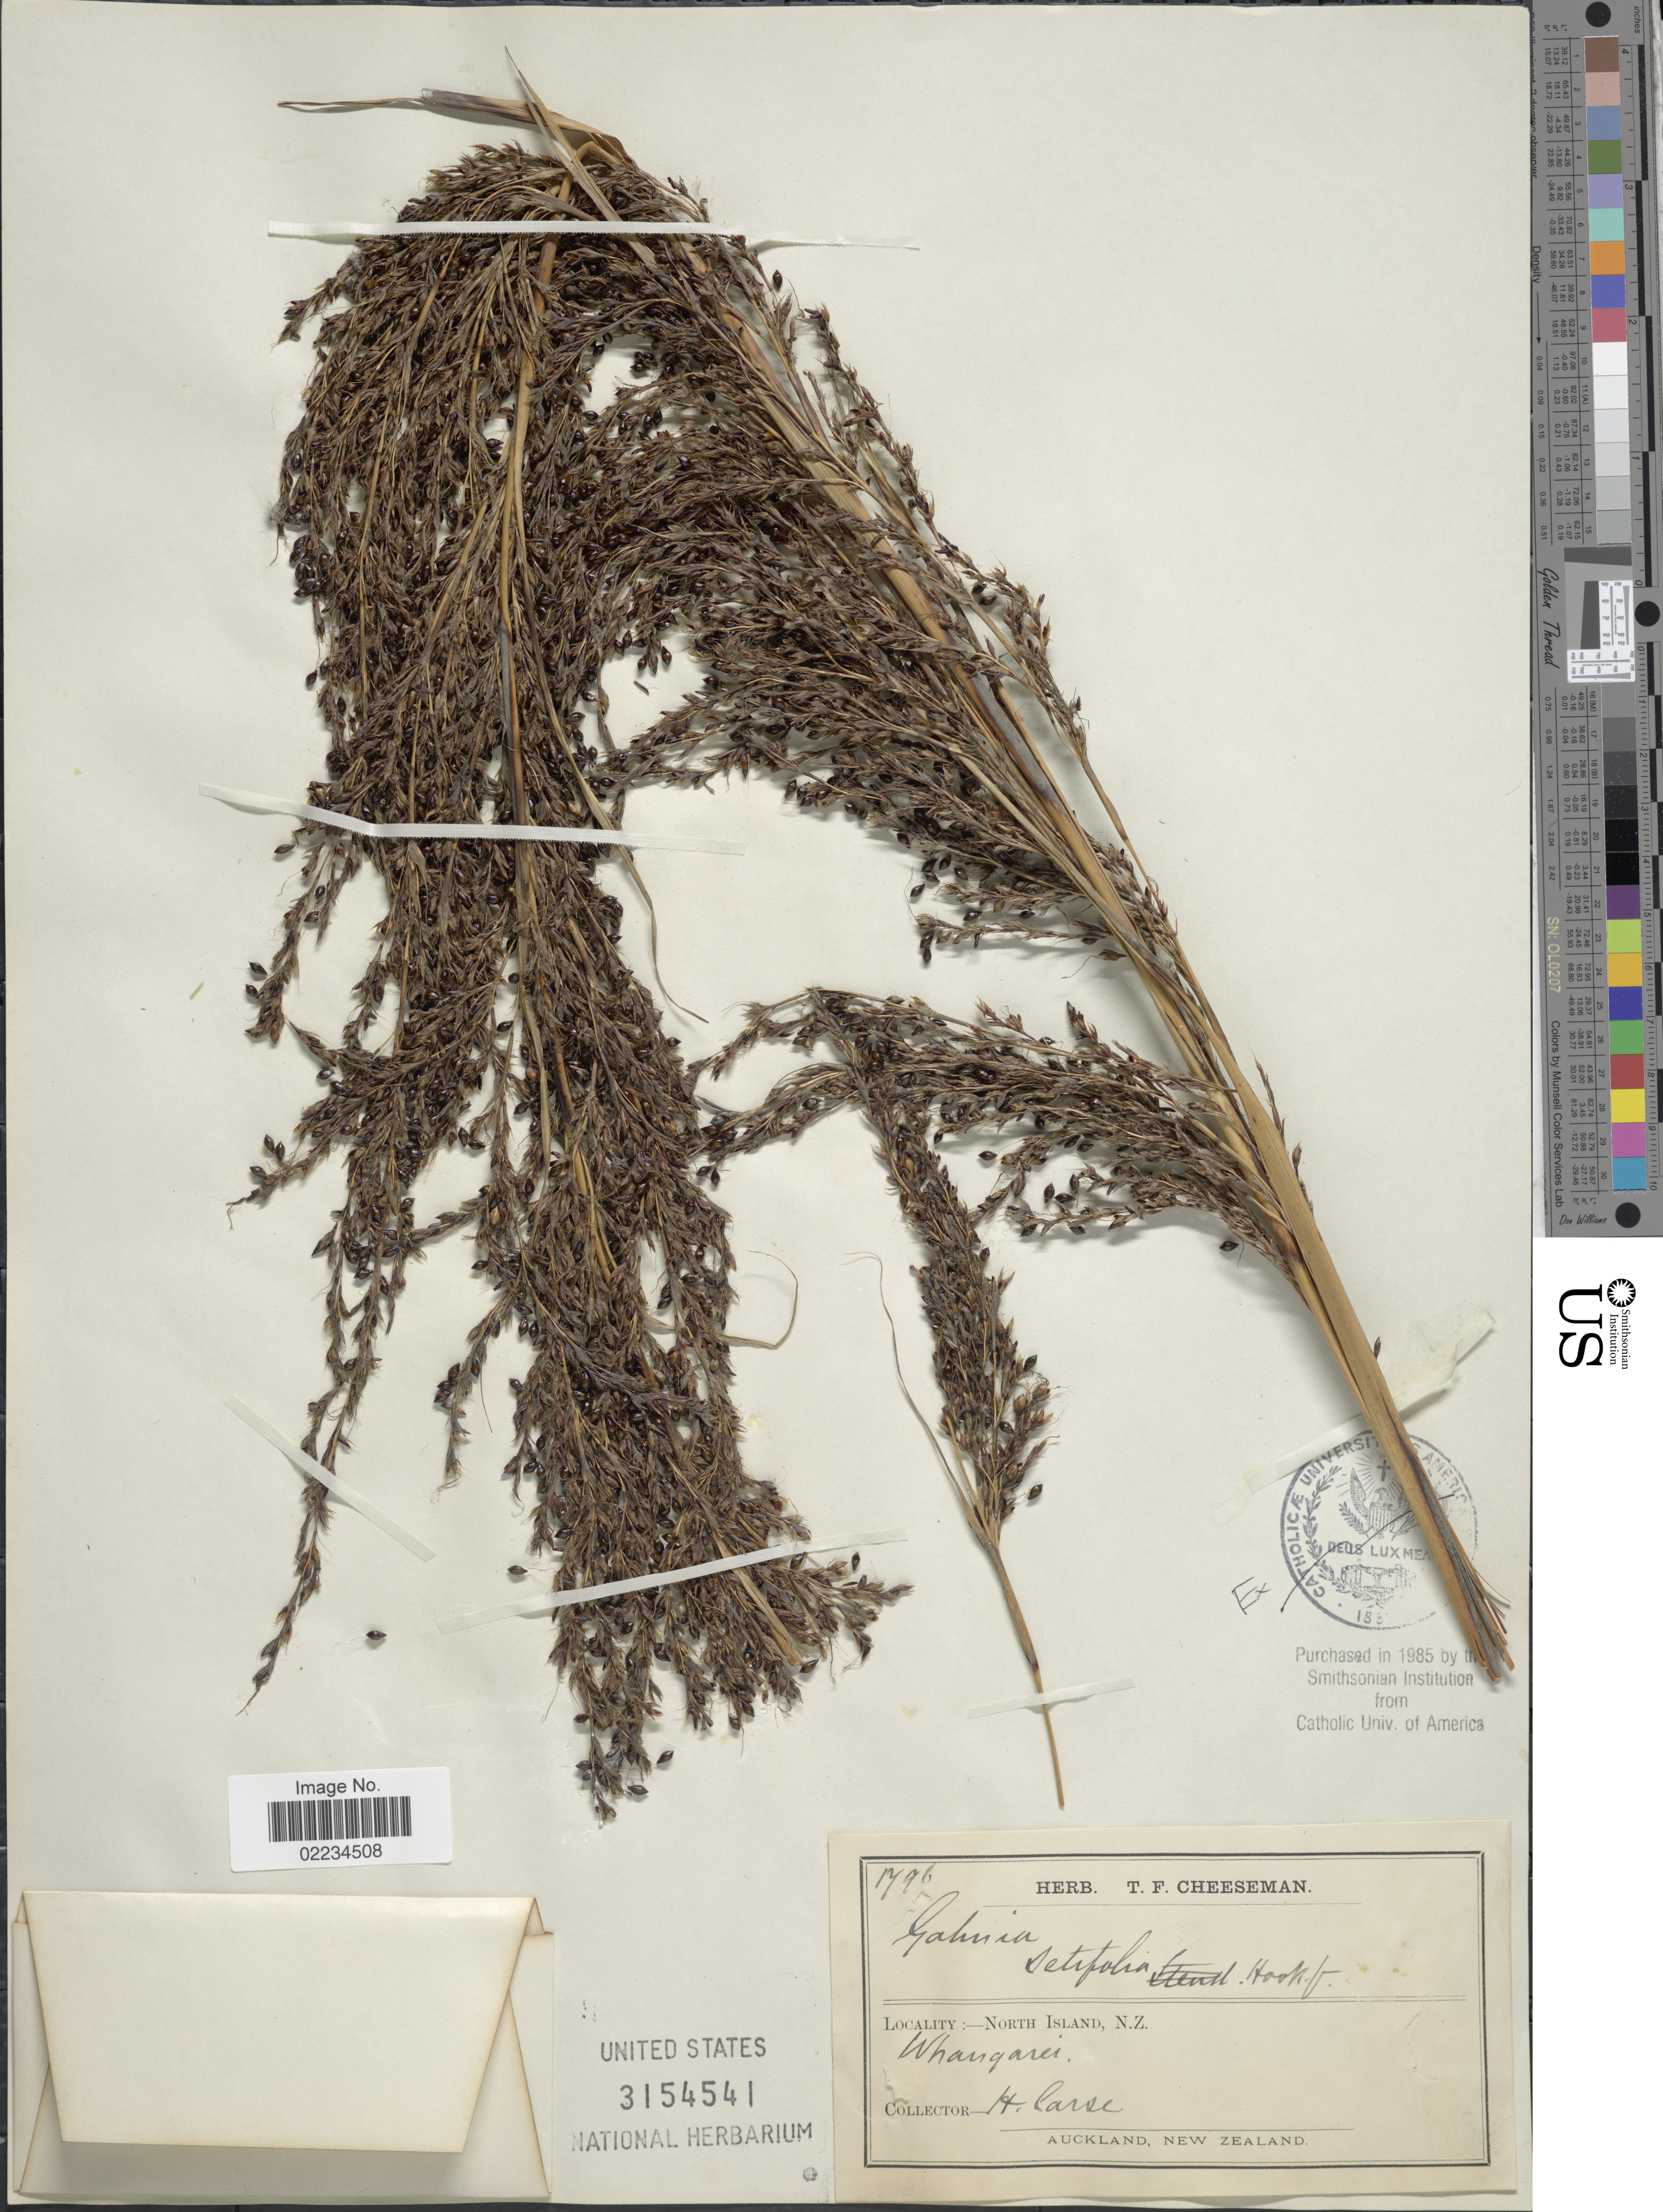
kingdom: Plantae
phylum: Tracheophyta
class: Liliopsida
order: Poales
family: Cyperaceae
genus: Gahnia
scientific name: Gahnia setifolia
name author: (A. Rich.) Hook. f.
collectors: H. Carse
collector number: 1796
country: New Zealand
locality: North Island, Whangarei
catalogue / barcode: US 3154541